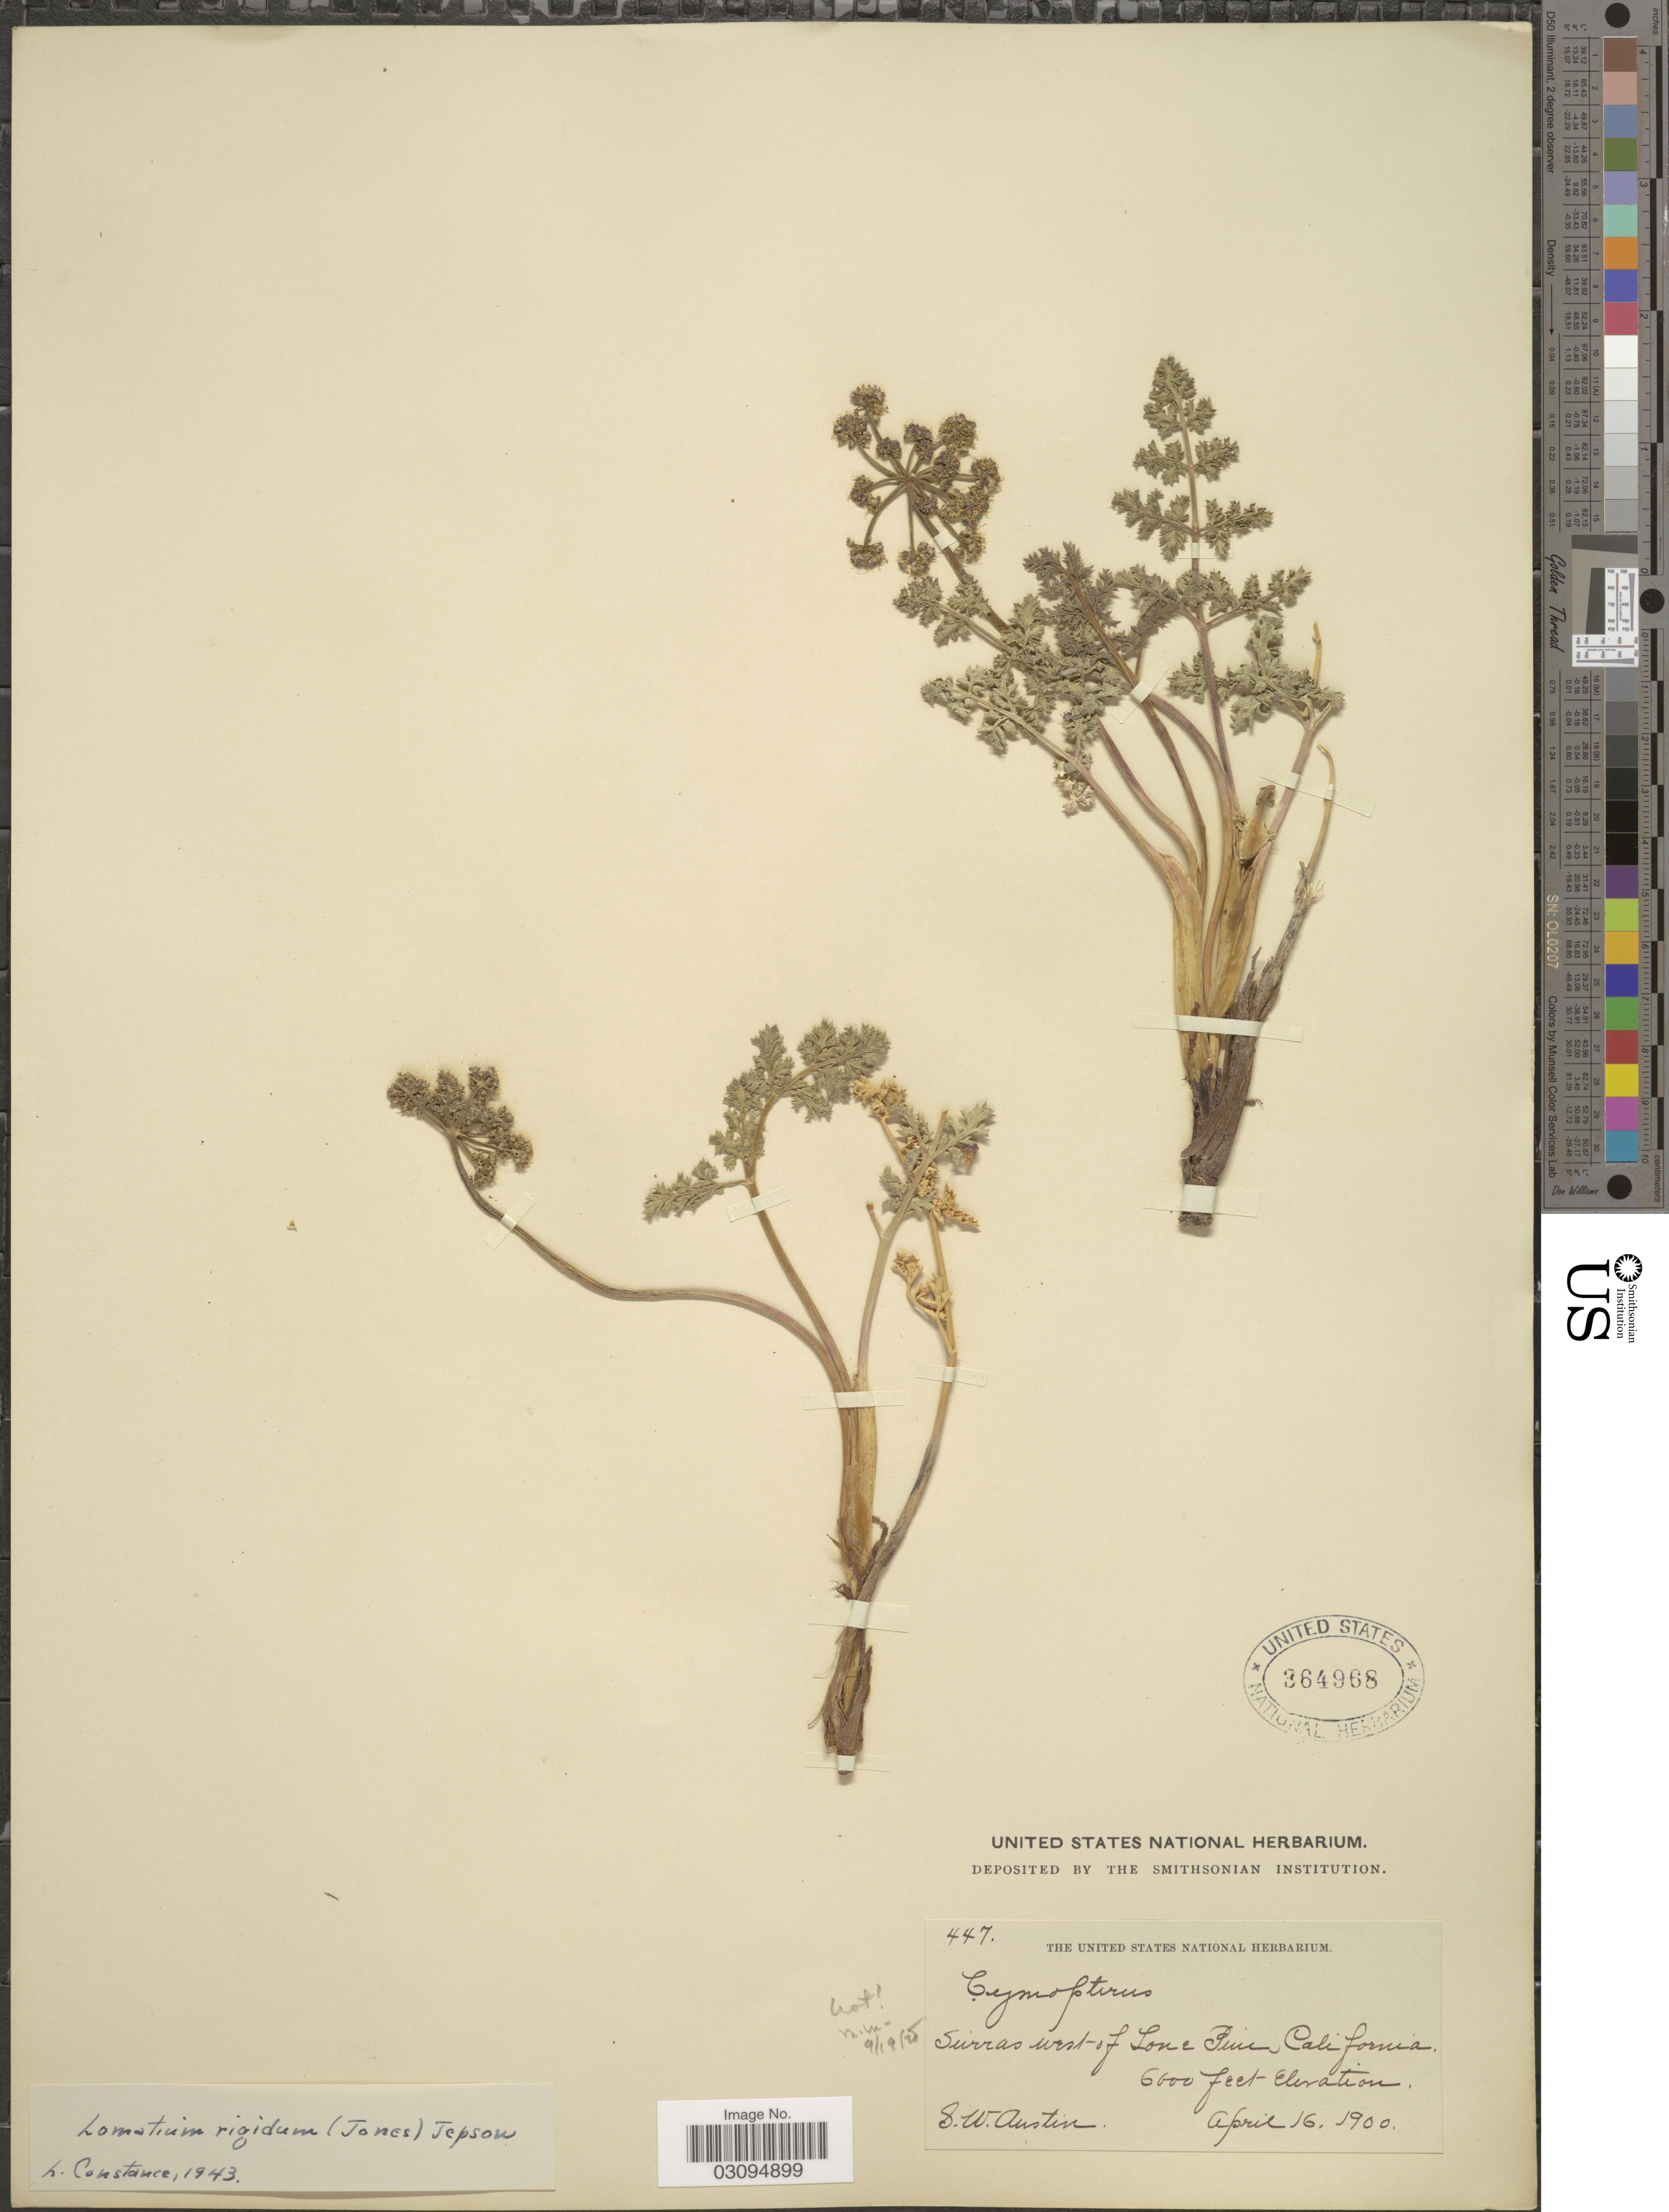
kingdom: Plantae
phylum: Tracheophyta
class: Magnoliopsida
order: Apiales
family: Apiaceae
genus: Lomatium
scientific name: Lomatium rigidum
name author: (M.E. Jones) Jeps.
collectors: S. Austin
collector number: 447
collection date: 1900-04-16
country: United States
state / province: California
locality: Sierras west of Lone Pine.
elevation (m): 1829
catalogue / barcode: US 364968